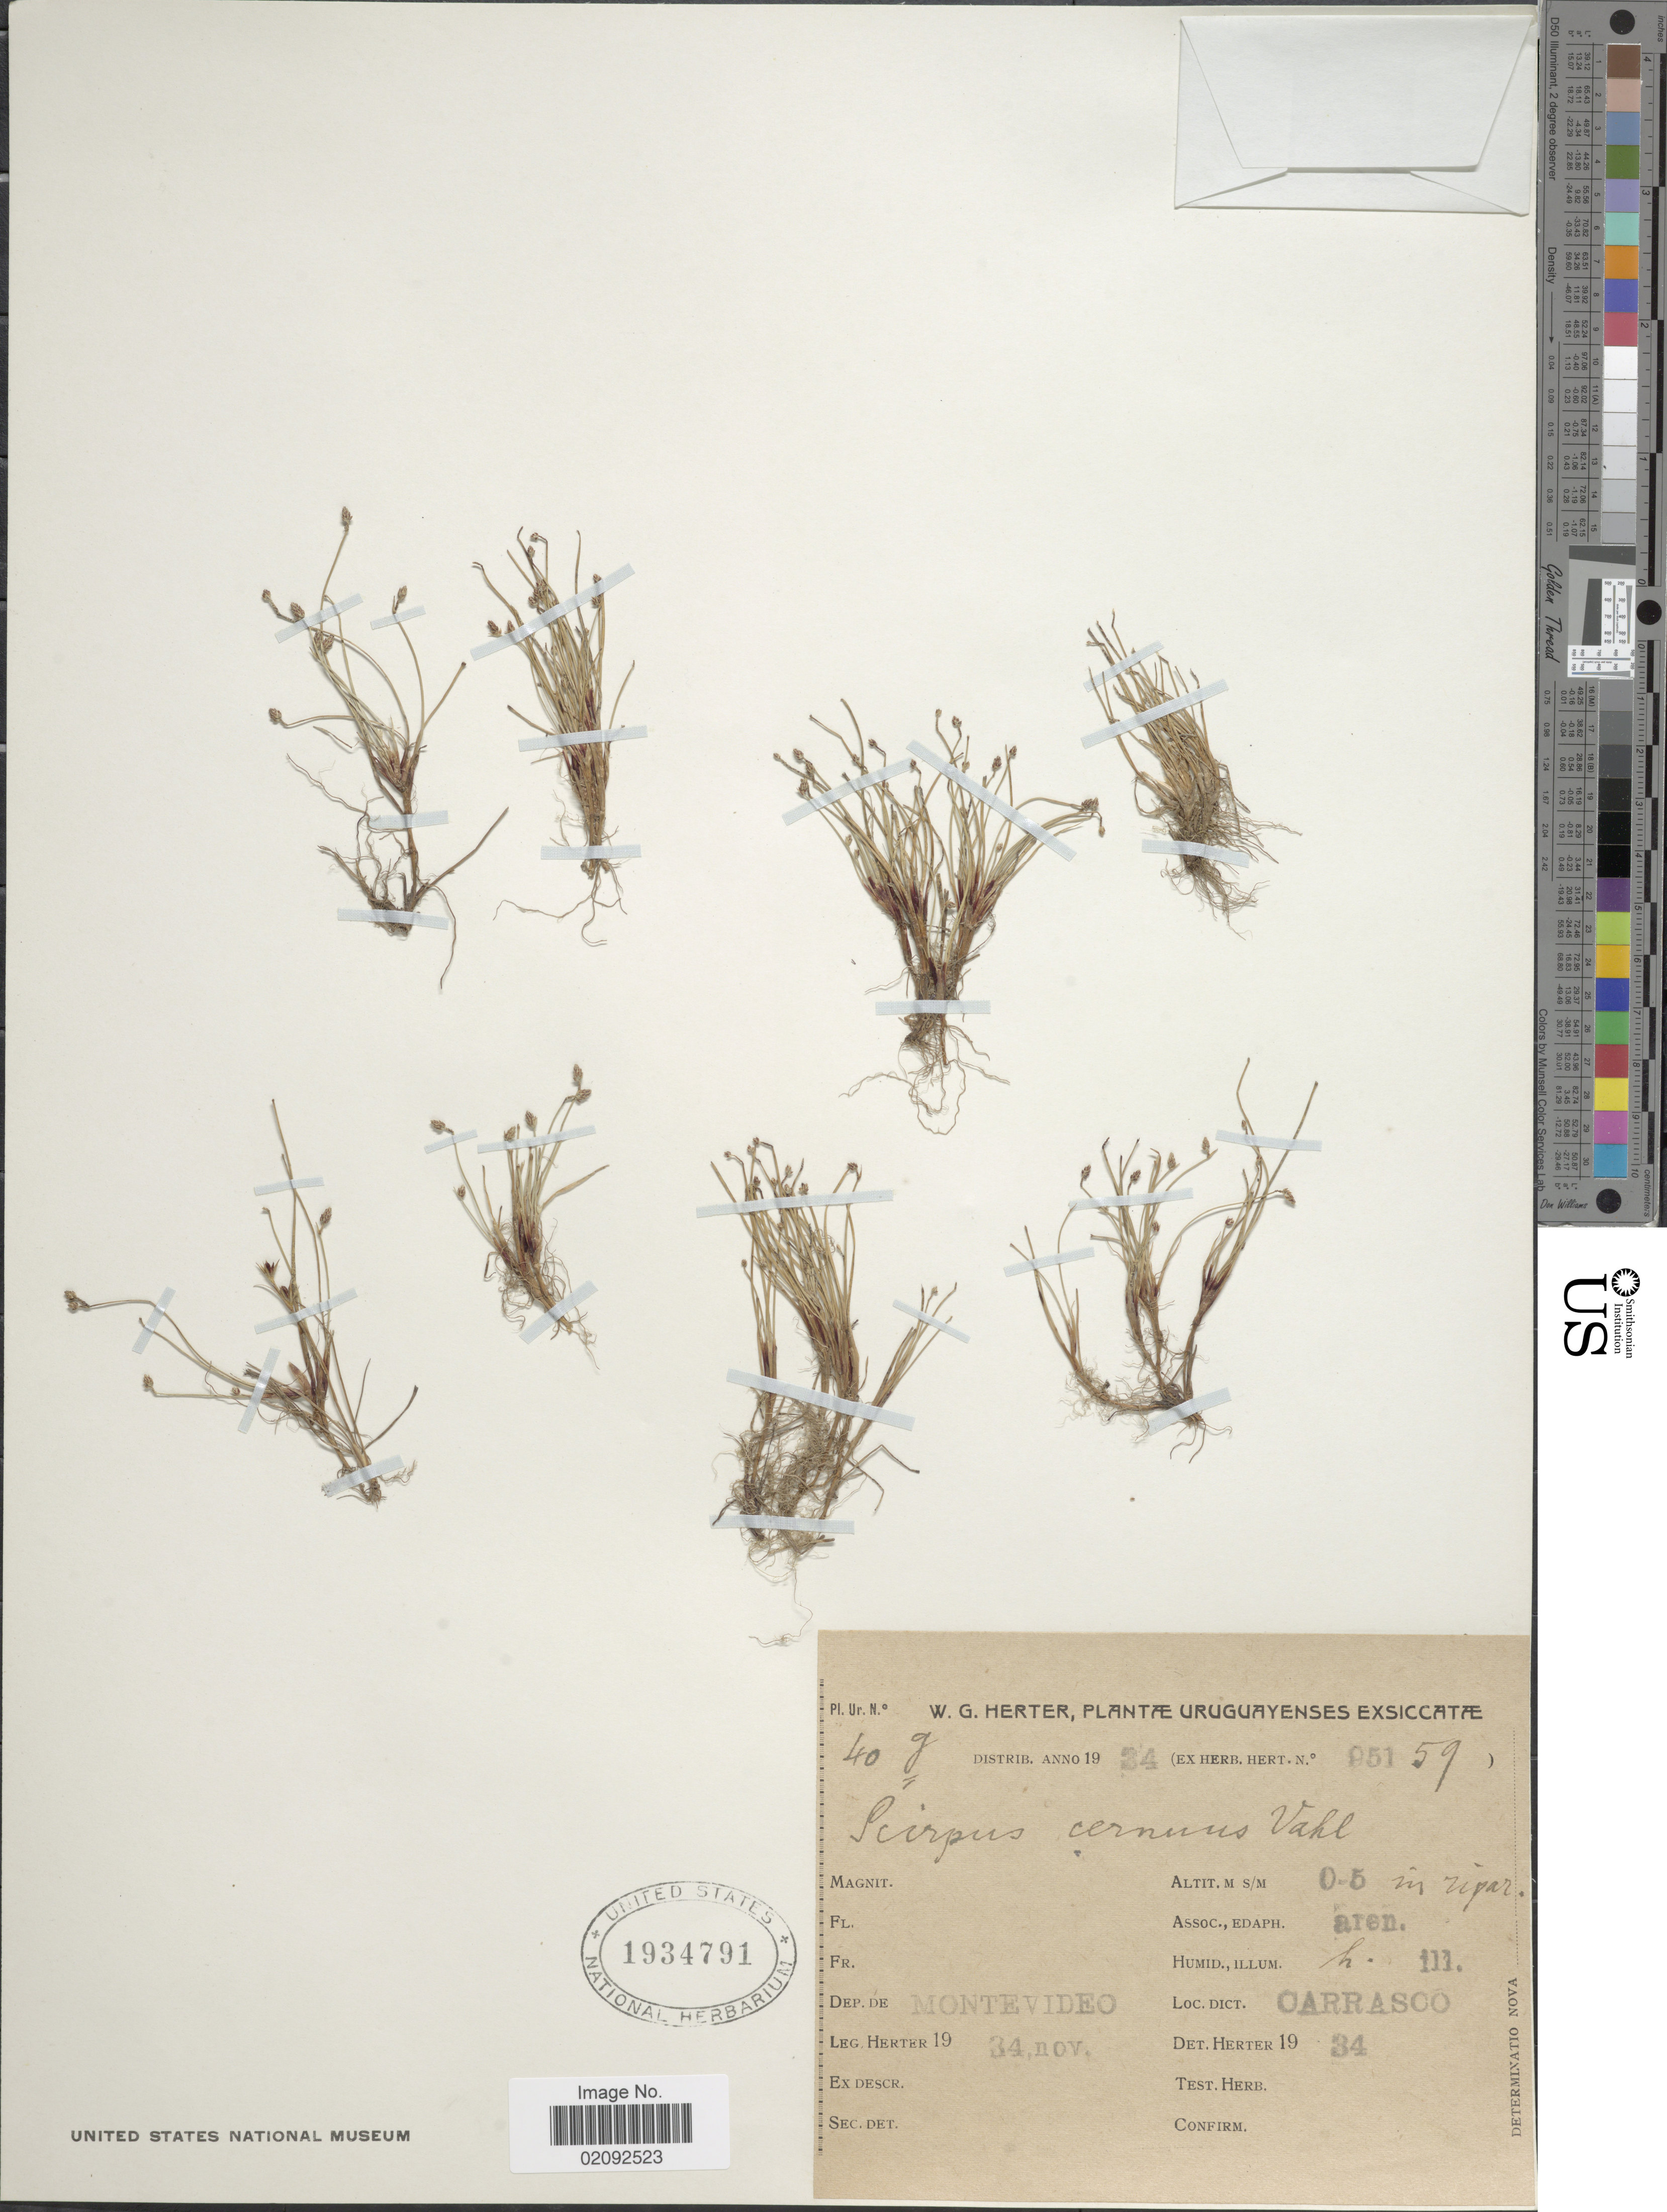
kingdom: Plantae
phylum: Tracheophyta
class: Liliopsida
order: Poales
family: Cyperaceae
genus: Isolepis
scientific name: Isolepis cernua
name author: (Vahl) Roem. & Schult.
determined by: Strong, Mark T., (BOT), Smithsonian Institution - National Museum of Natural History (UNITED STATES)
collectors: W. G. Herter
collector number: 40g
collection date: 1934-11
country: Uruguay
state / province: Montevideo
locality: Carrasco.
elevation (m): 0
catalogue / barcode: US 1934791